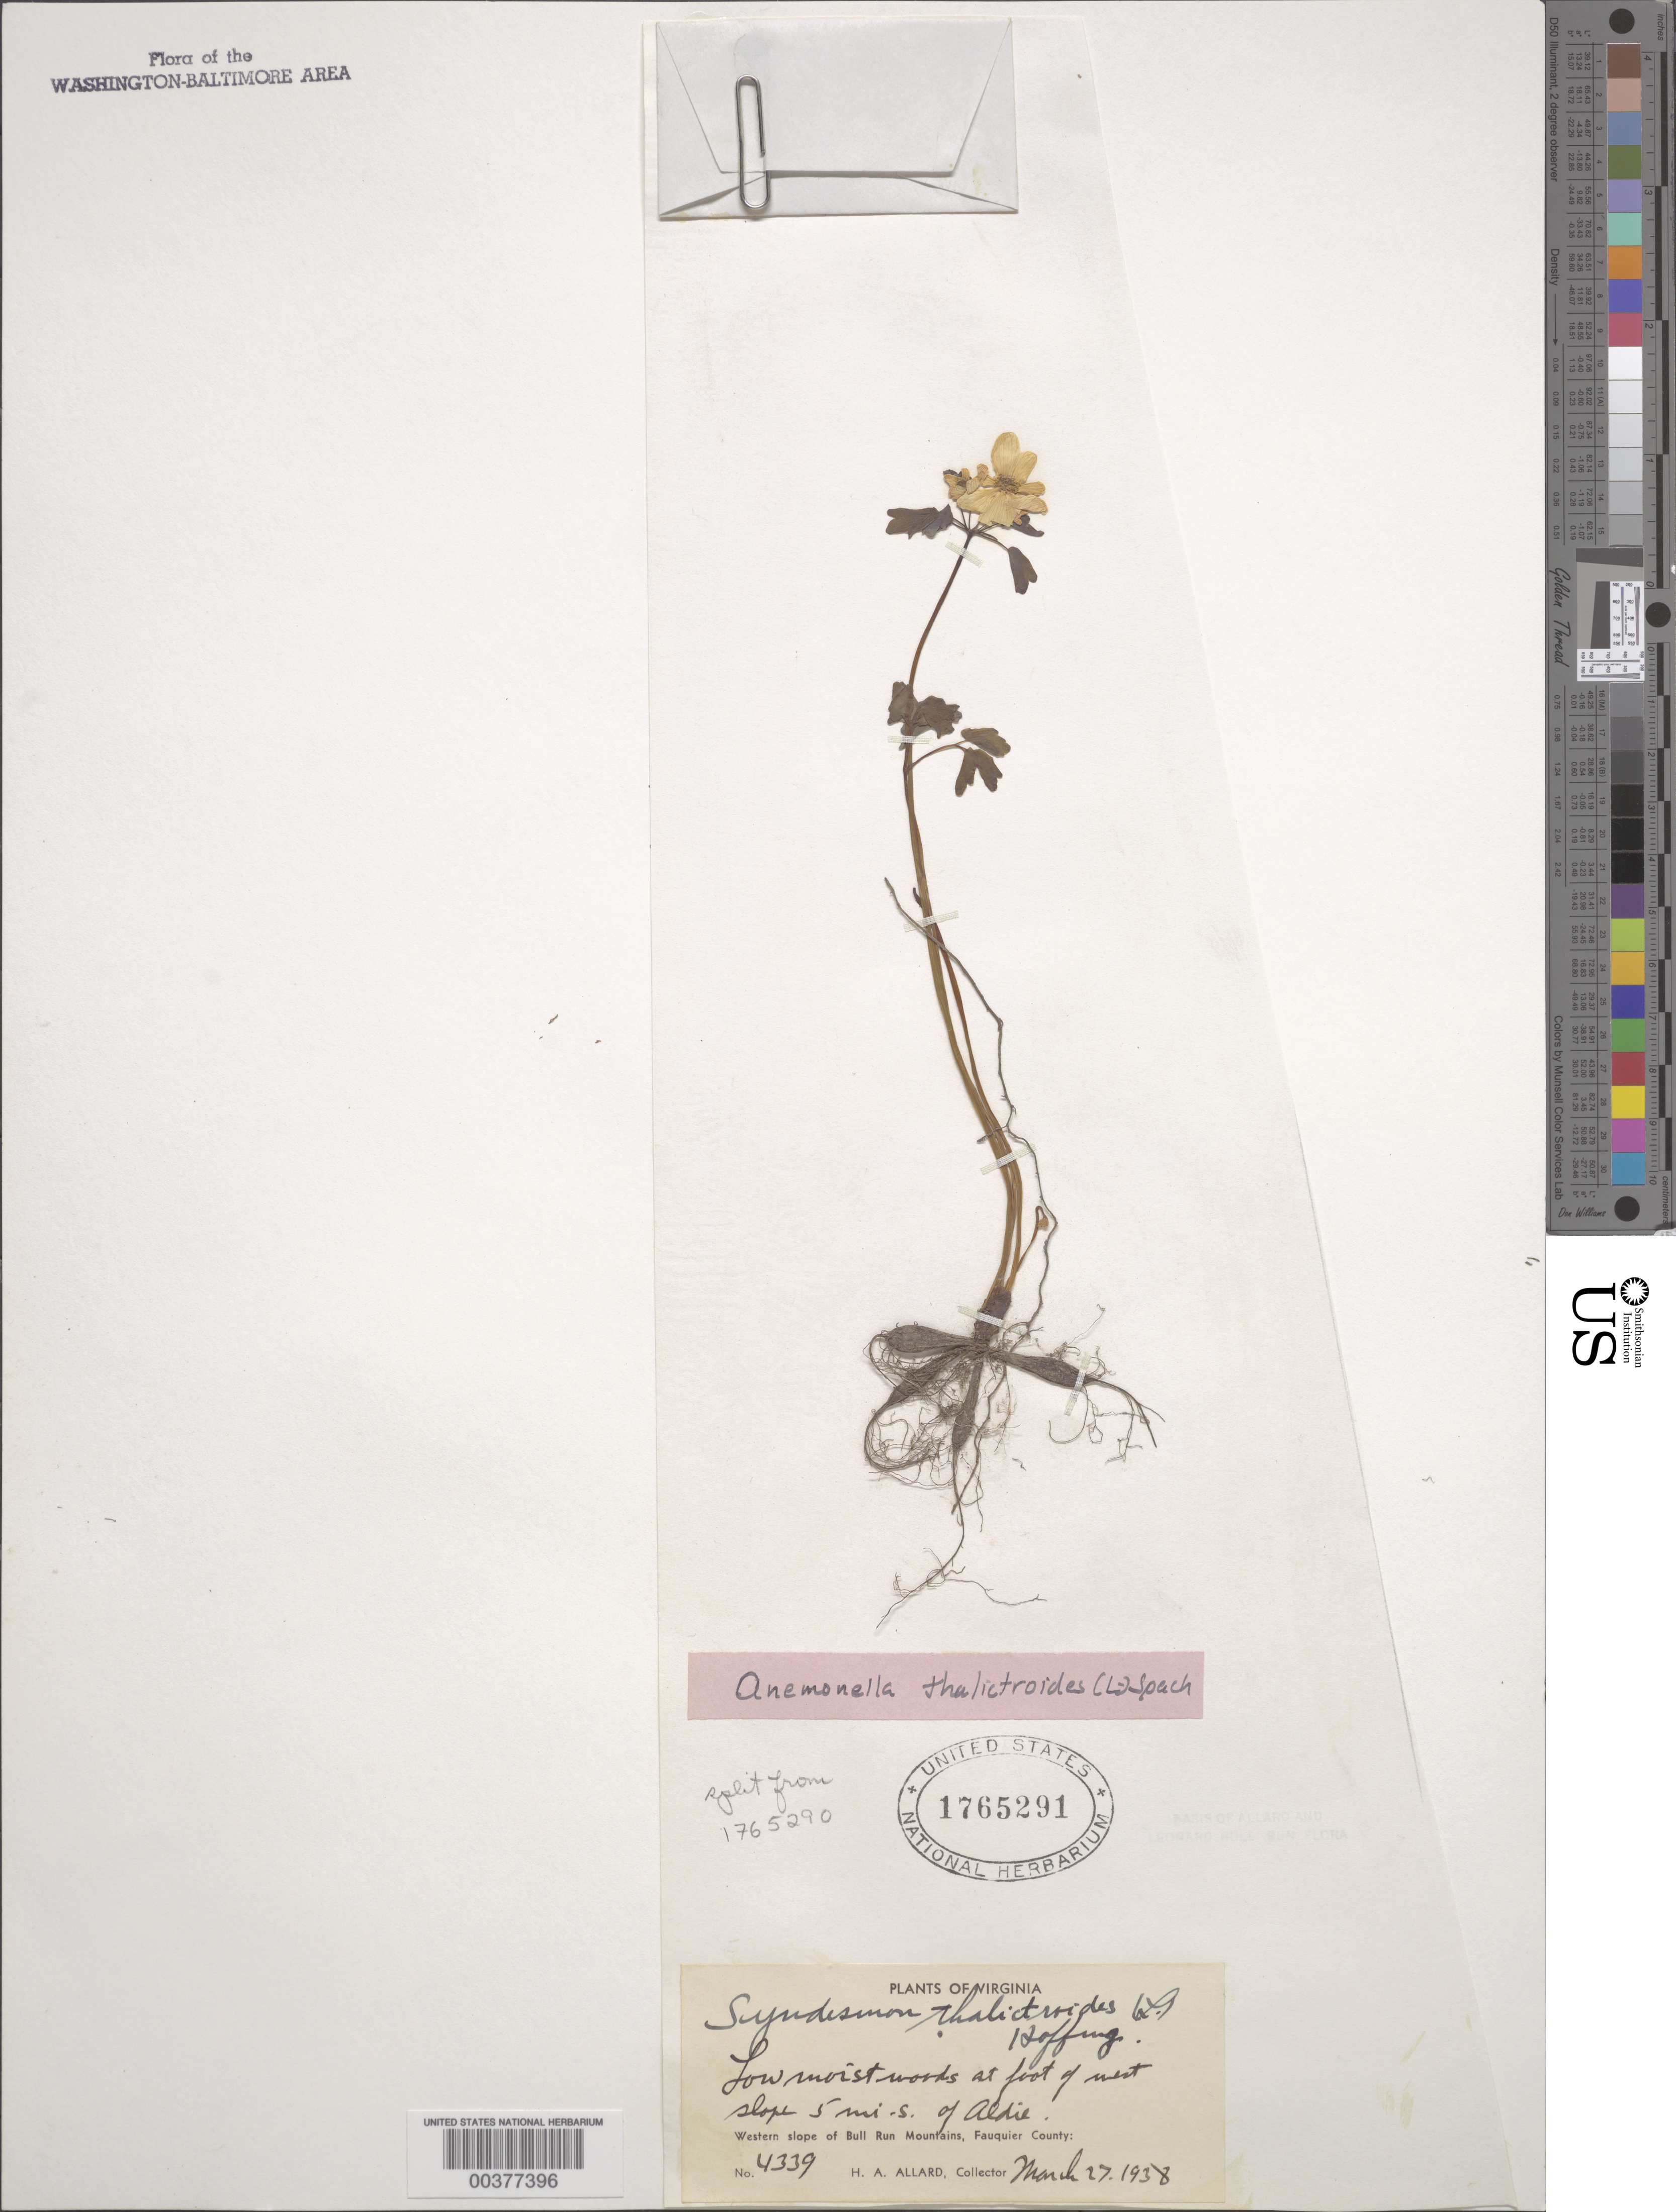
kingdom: Plantae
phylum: Tracheophyta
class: Magnoliopsida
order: Ranunculales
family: Ranunculaceae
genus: Thalictrum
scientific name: Thalictrum thalictroides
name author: (L.) A.J. Eames & B. Boivin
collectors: H. A. Allard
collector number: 4339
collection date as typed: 27 Mar 1938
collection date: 1938-03-27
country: United States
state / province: Virginia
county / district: Fauquier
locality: South of Aldie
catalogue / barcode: US 1765291